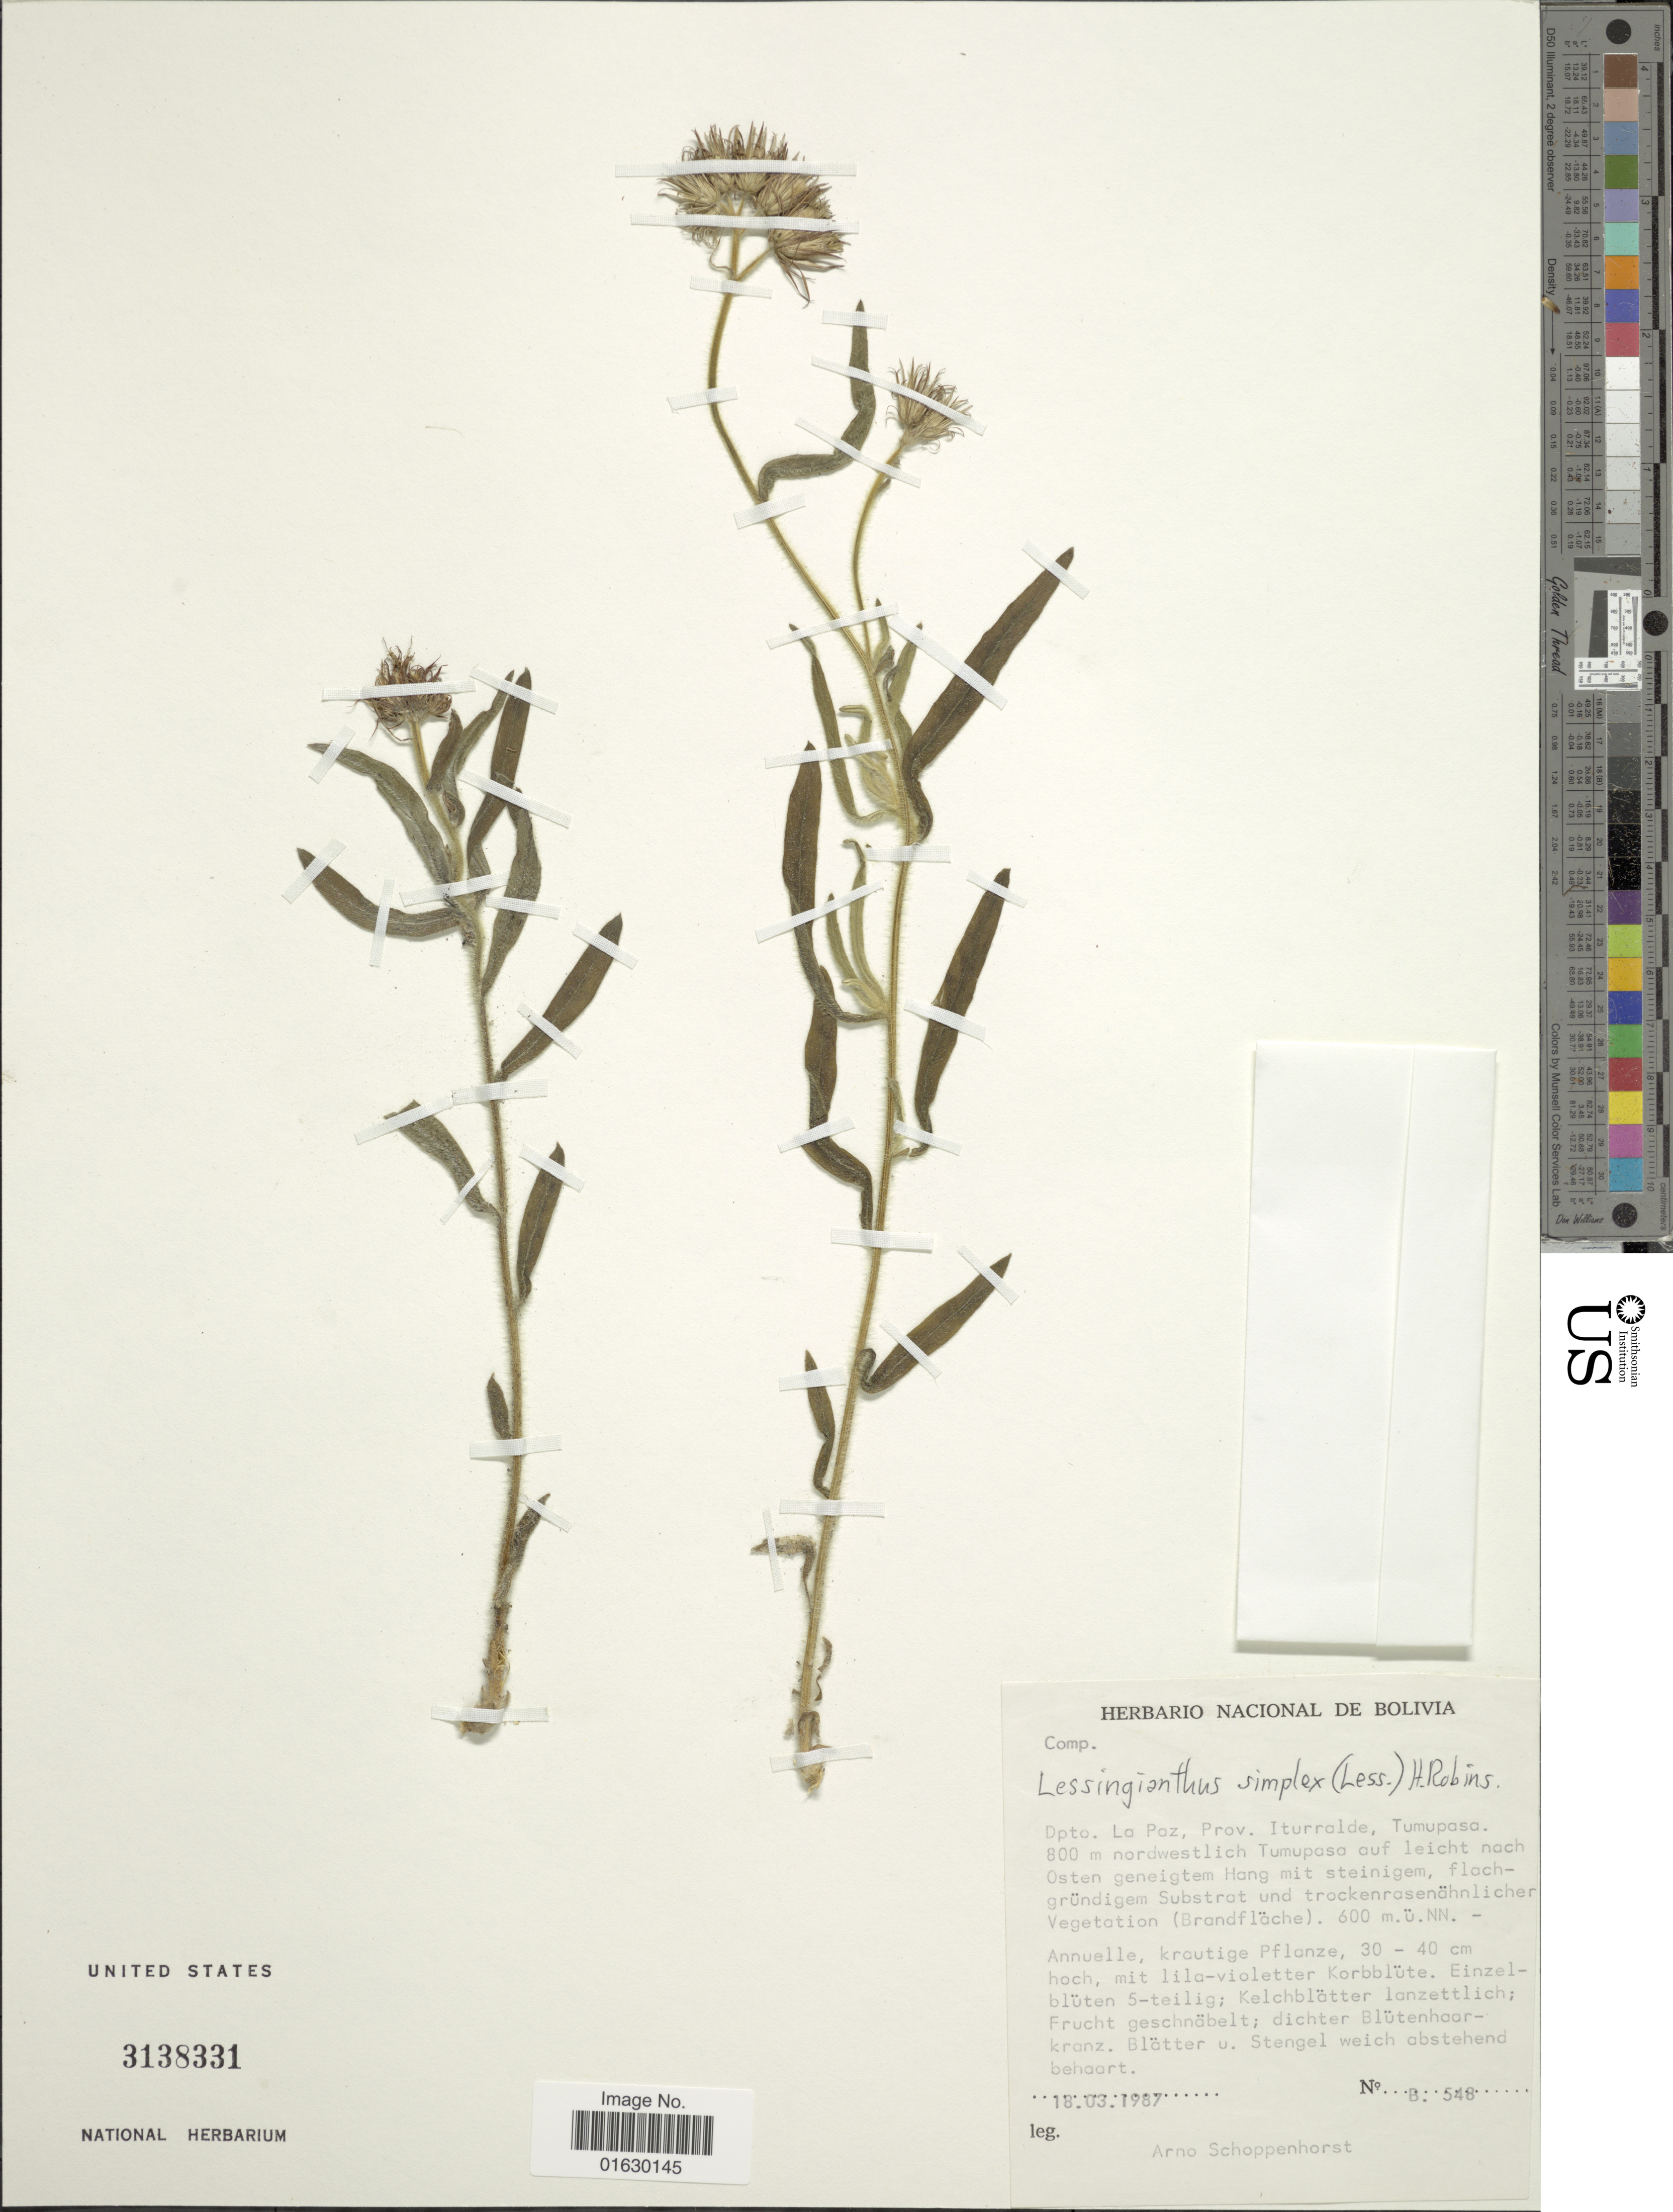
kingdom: Plantae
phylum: Tracheophyta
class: Magnoliopsida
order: Asterales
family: Asteraceae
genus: Lessingianthus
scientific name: Lessingianthus simplex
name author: (Less.) H. Rob.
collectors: A. Schoppenhorst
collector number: B548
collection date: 1987-03-18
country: Bolivia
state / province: La Paz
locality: Dpto. La Paz, Prov. Iturralde, Tumupasa, nordwestlich Tumupasa auf leicht nach Osten geneigtum Hang mit steinigem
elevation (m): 600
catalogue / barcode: US 3138331